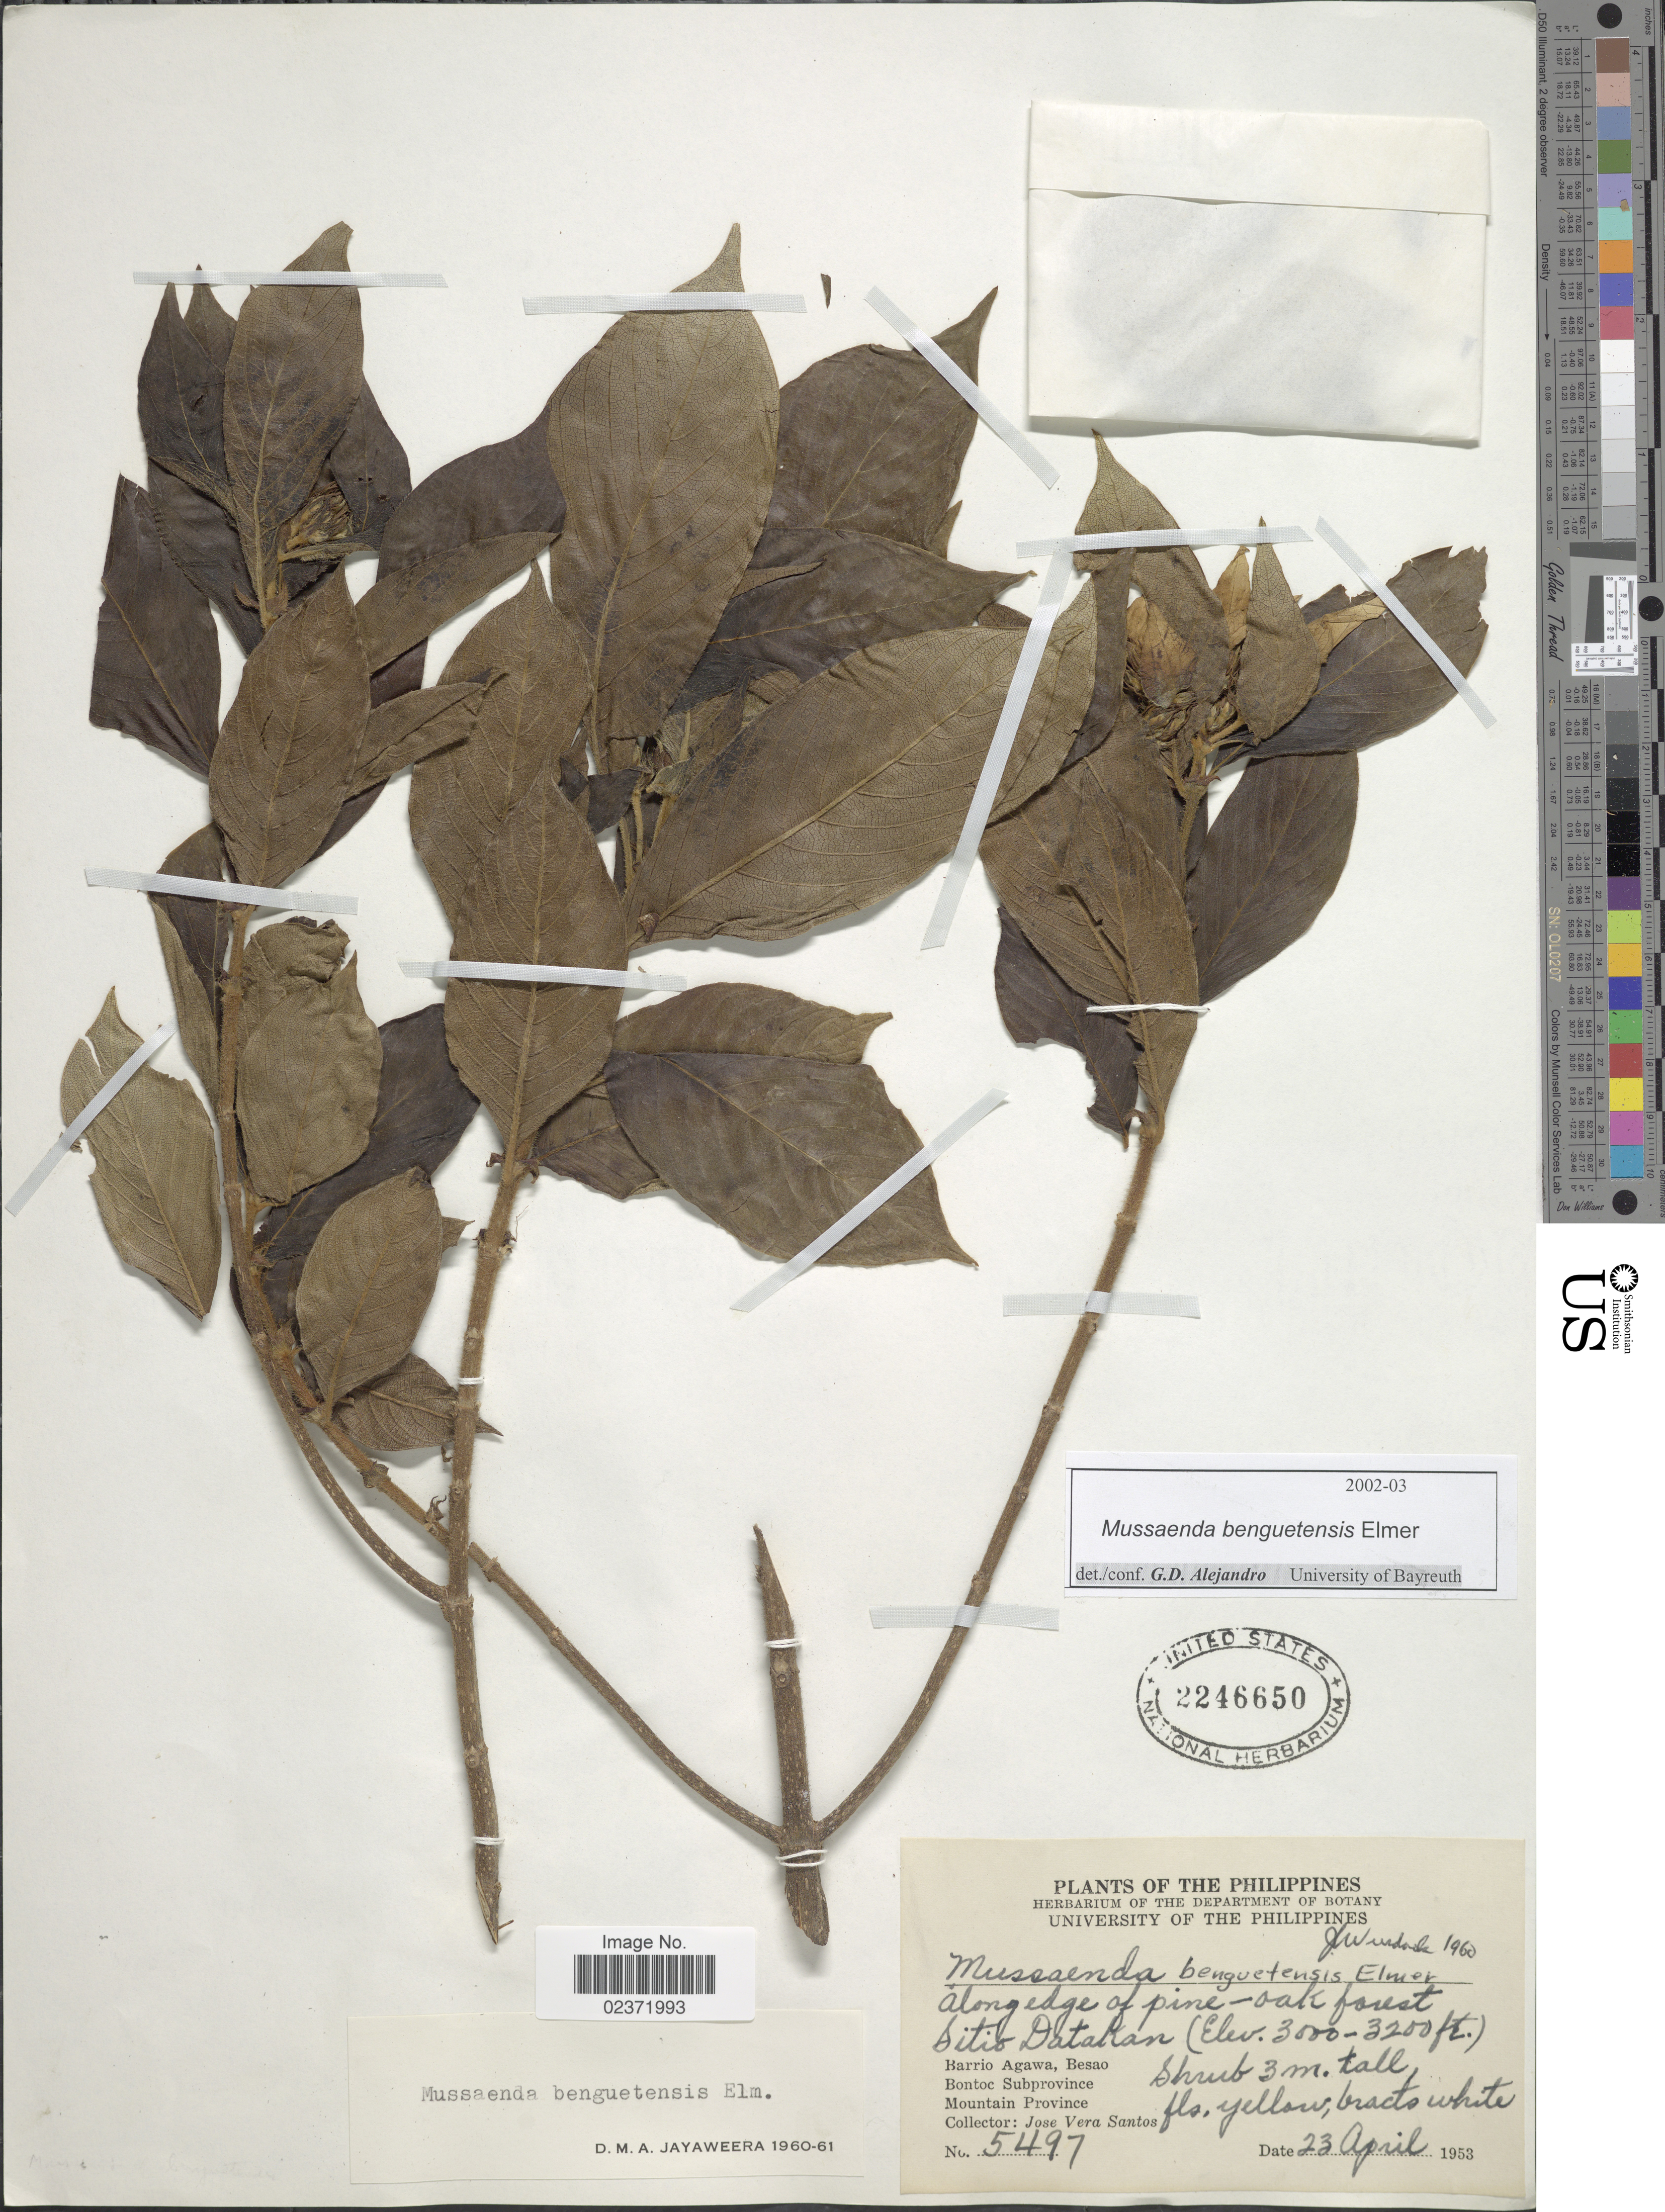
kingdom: Plantae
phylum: Tracheophyta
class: Magnoliopsida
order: Gentianales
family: Rubiaceae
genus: Mussaenda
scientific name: Mussaenda benguetensis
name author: Elmer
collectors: J. V. Santos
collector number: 5497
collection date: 1953-04-23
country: Philippines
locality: Along edge of pine, Barrio Agawa, Besao, Bontoc Subprovince, Mountain Province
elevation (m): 914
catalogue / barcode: US 2246650